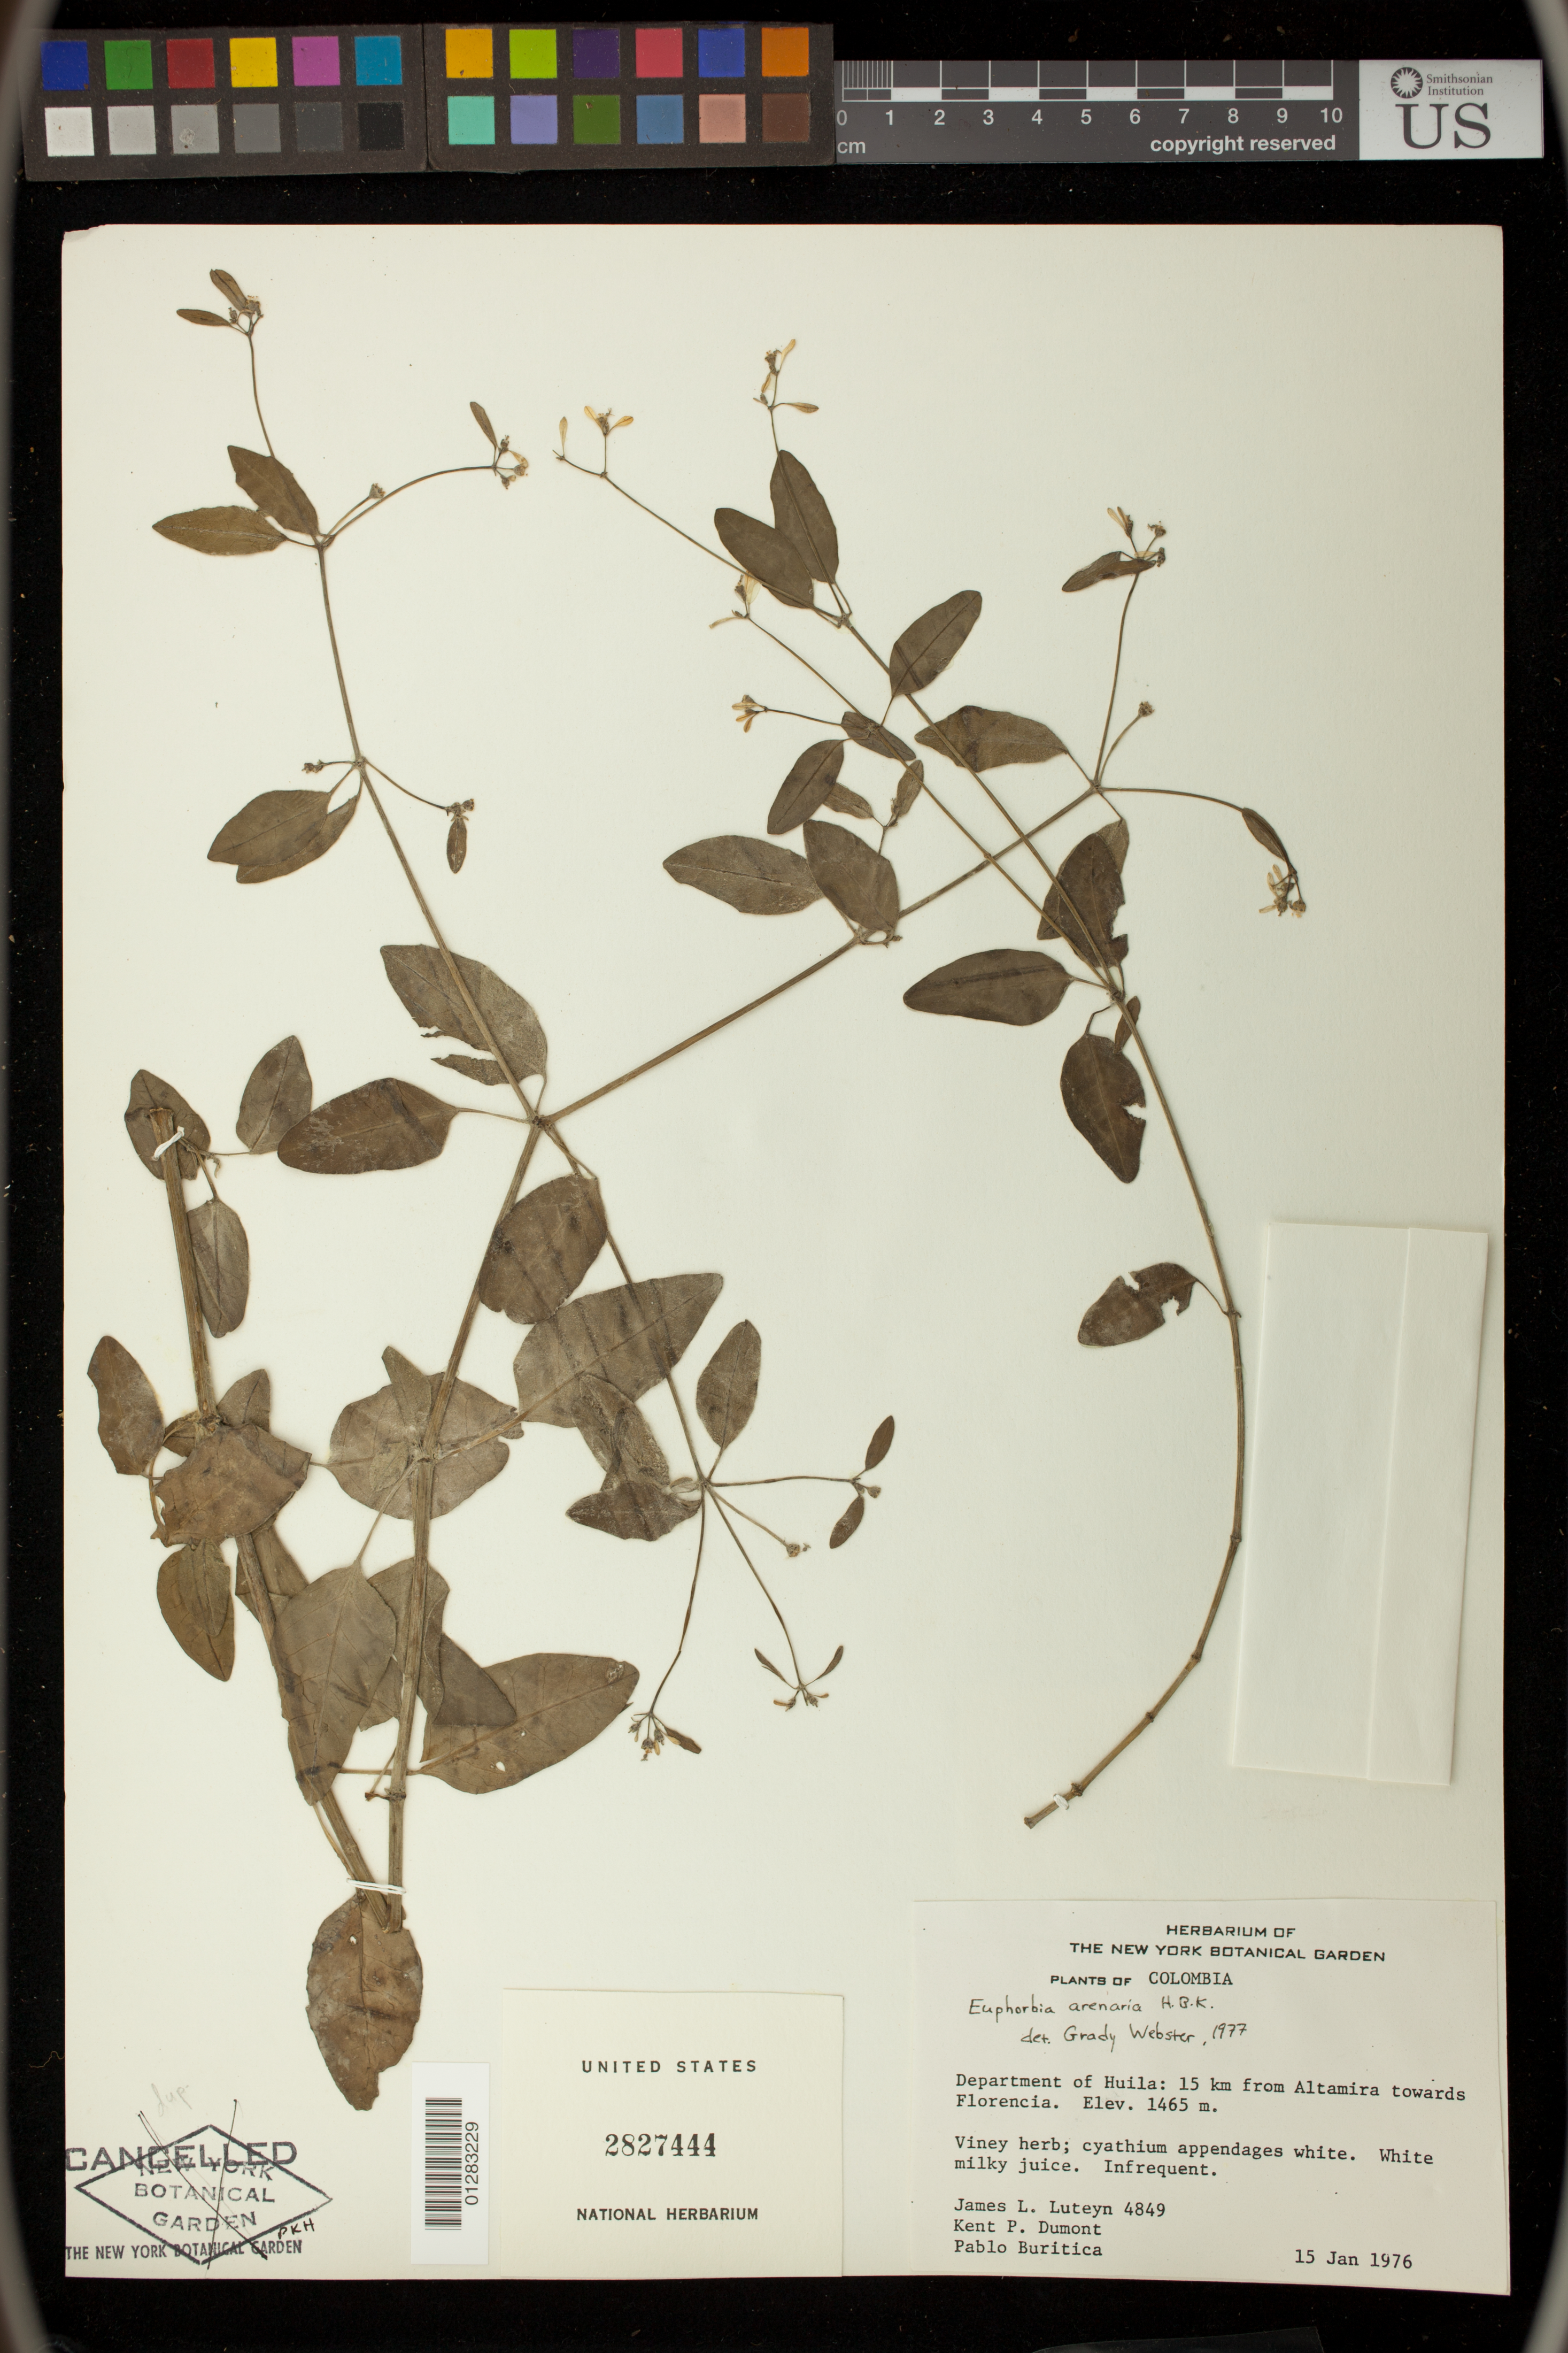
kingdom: Plantae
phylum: Tracheophyta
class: Magnoliopsida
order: Malpighiales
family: Euphorbiaceae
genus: Euphorbia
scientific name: Euphorbia arenaria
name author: Kunth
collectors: J. L. Luteyn, K. P. Dumont & P. Buritica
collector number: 4849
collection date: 1976-01-15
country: Colombia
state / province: Huila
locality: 15 km from Altamira towards Florencia.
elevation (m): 1465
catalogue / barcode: US 2827444